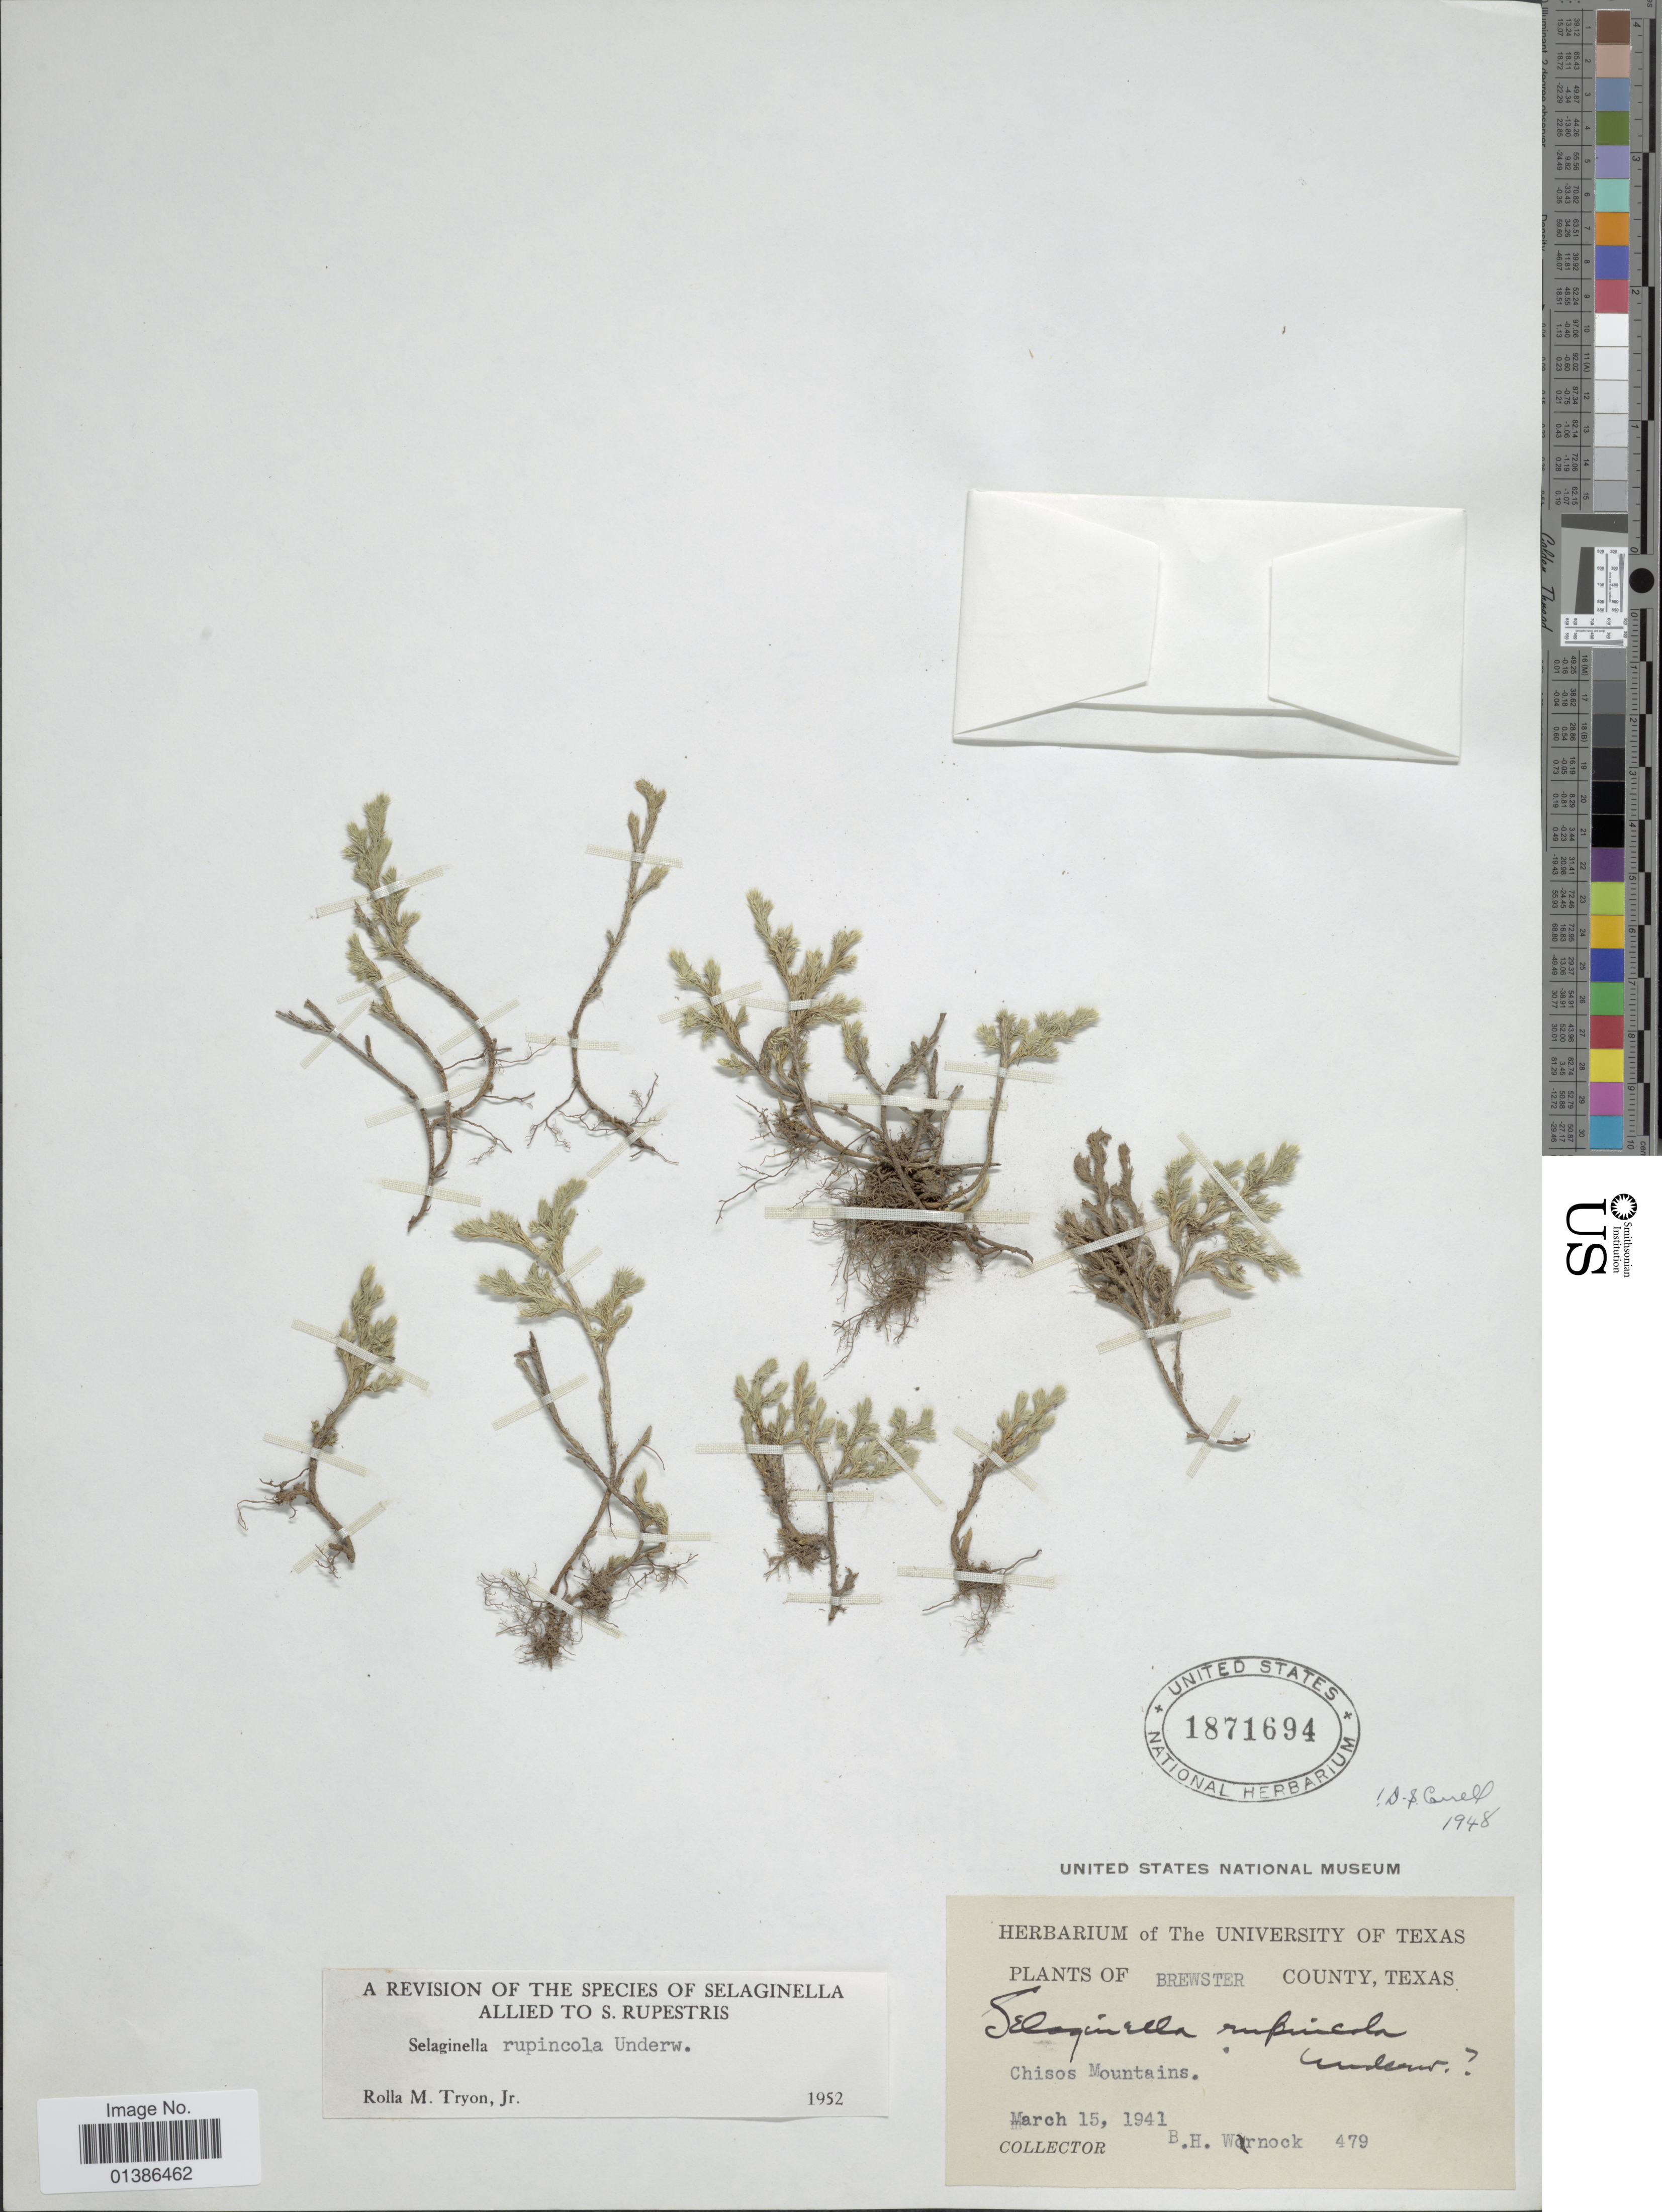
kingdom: Plantae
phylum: Tracheophyta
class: Lycopodiopsida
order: Selaginellales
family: Selaginellaceae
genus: Selaginella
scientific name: Selaginella rupincola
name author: Underw.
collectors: B. H. Warnock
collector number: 479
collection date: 1941-03-15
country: United States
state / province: Texas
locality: Brewster County. Chisos Mountains.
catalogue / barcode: US 1871694